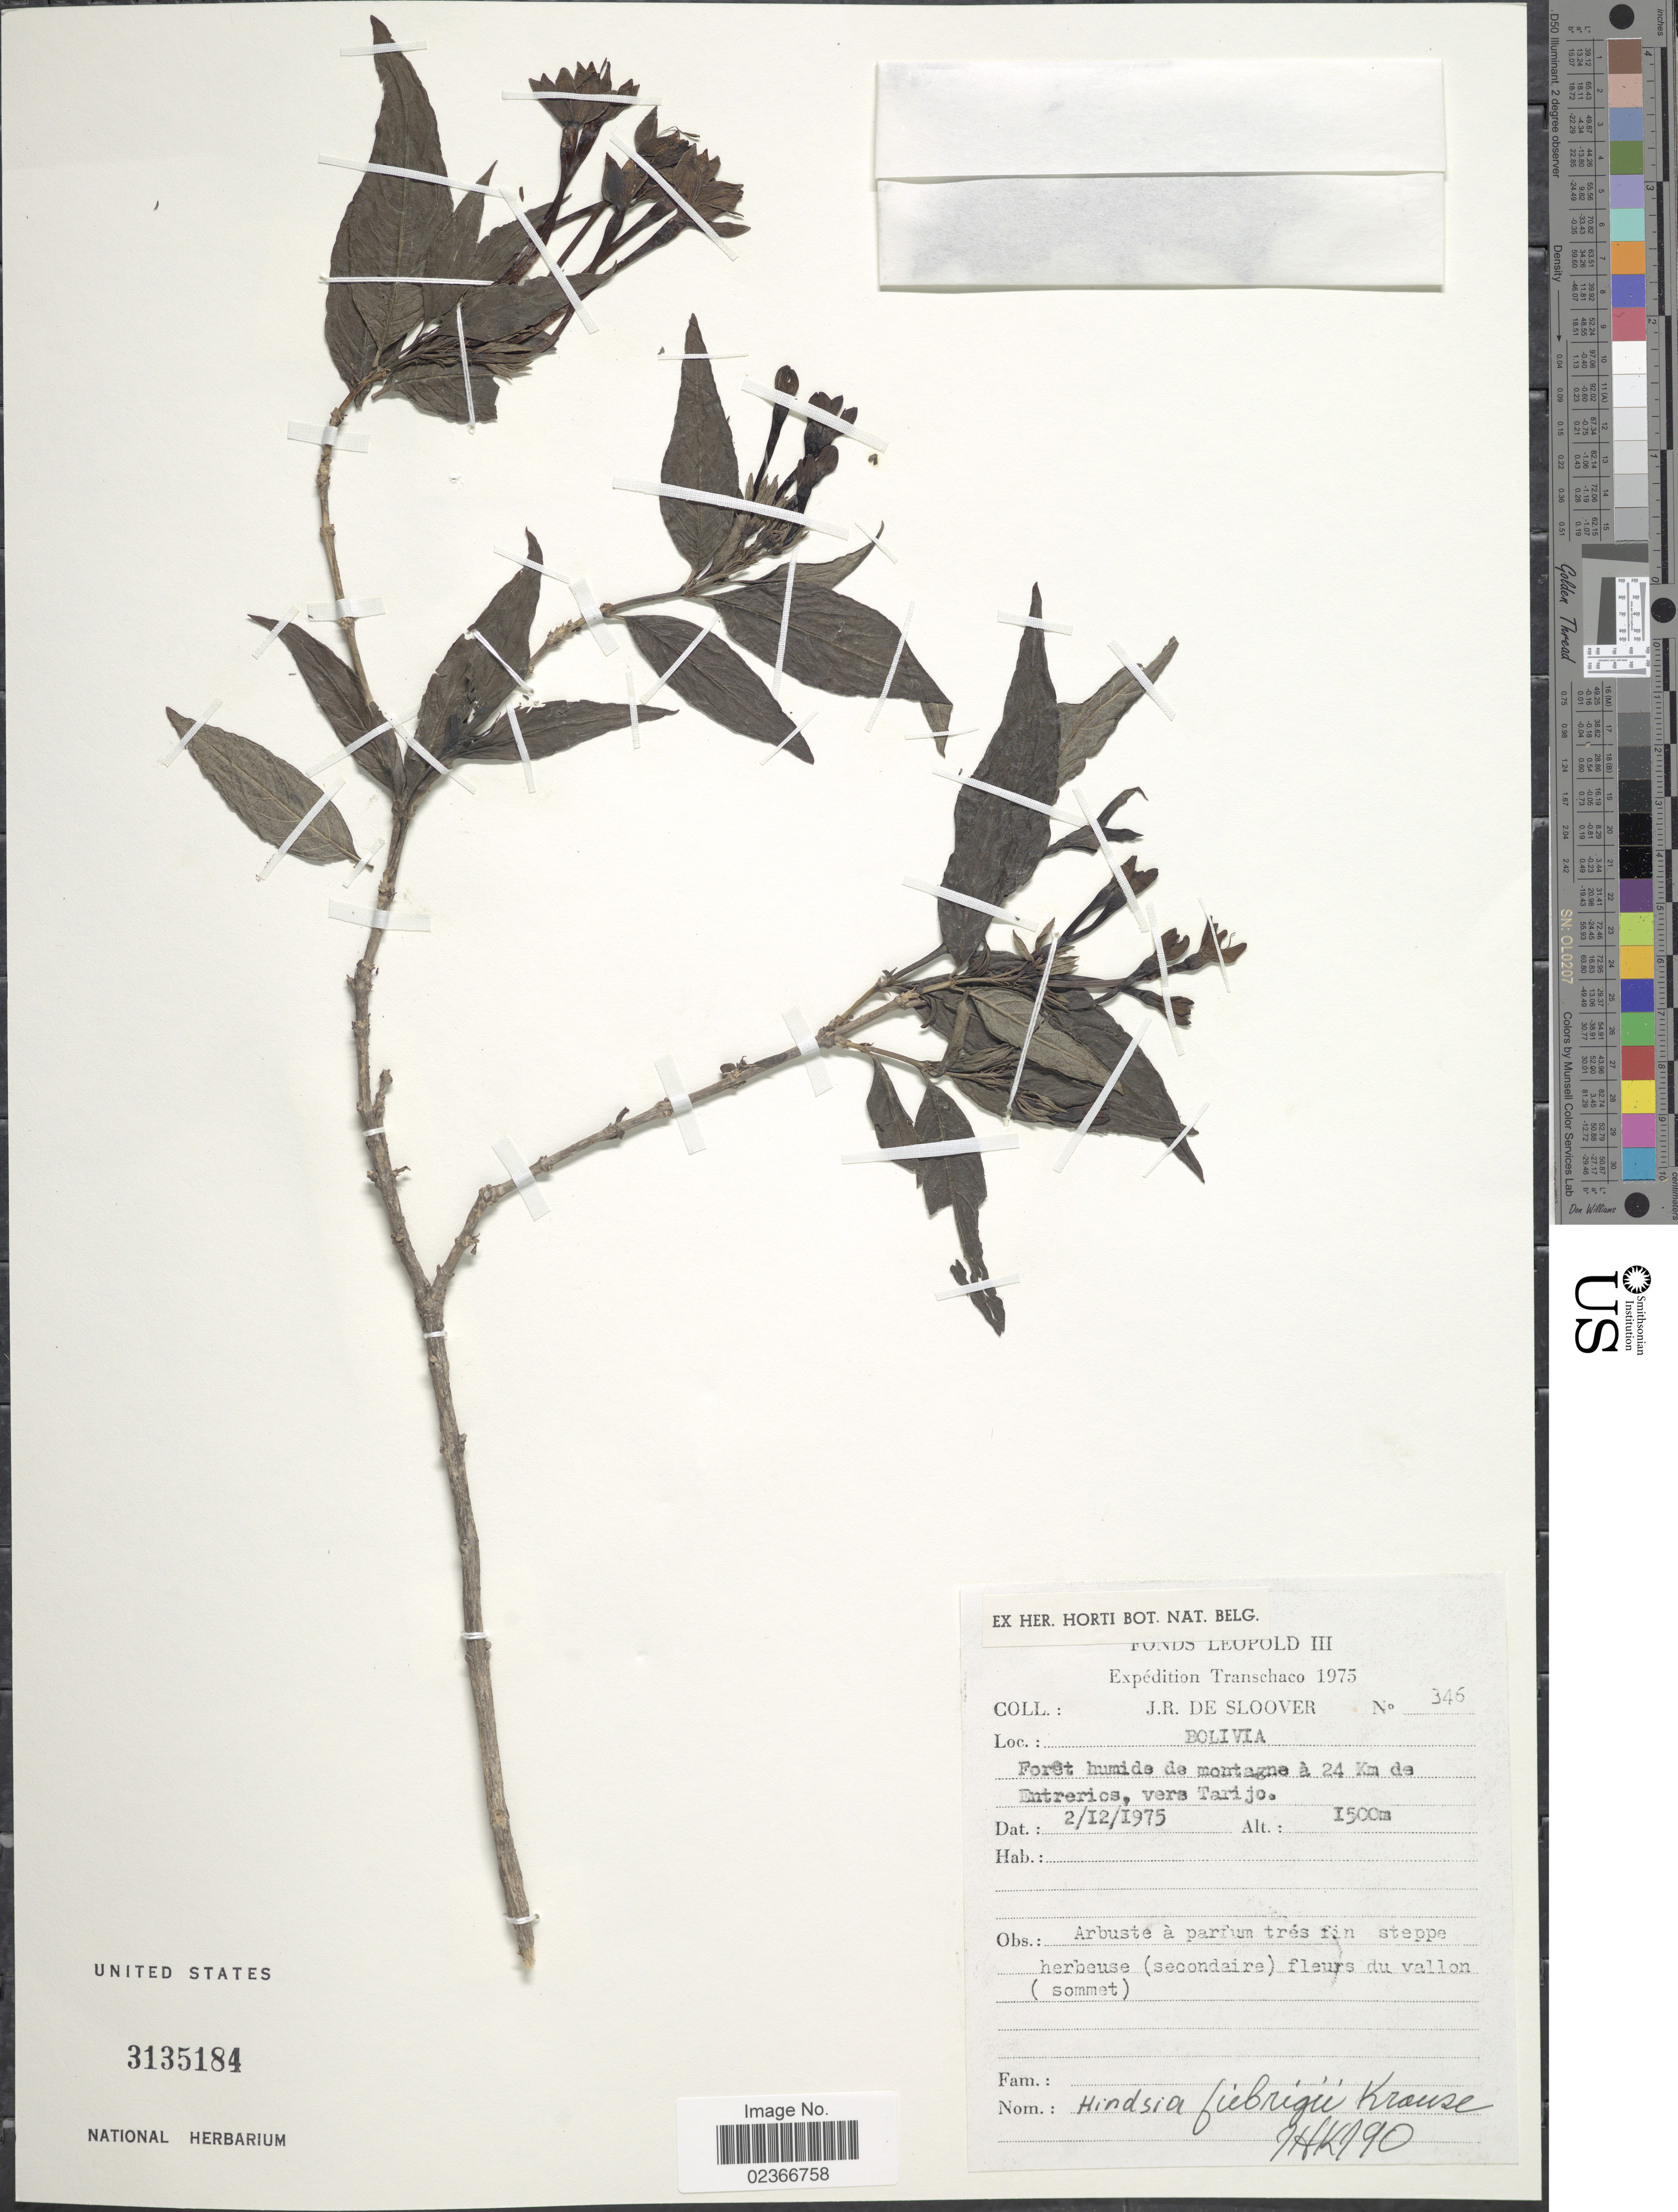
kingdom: Plantae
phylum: Tracheophyta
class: Magnoliopsida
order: Gentianales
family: Rubiaceae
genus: Hindsia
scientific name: Hindsia fiebrigii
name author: K. Krause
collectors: J. Sloover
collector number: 346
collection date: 1975-12-02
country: Bolivia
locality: Foret humide de montagne a 24 Km de Entrerios, vers Tarijo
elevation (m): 1500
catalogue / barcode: US 3135184